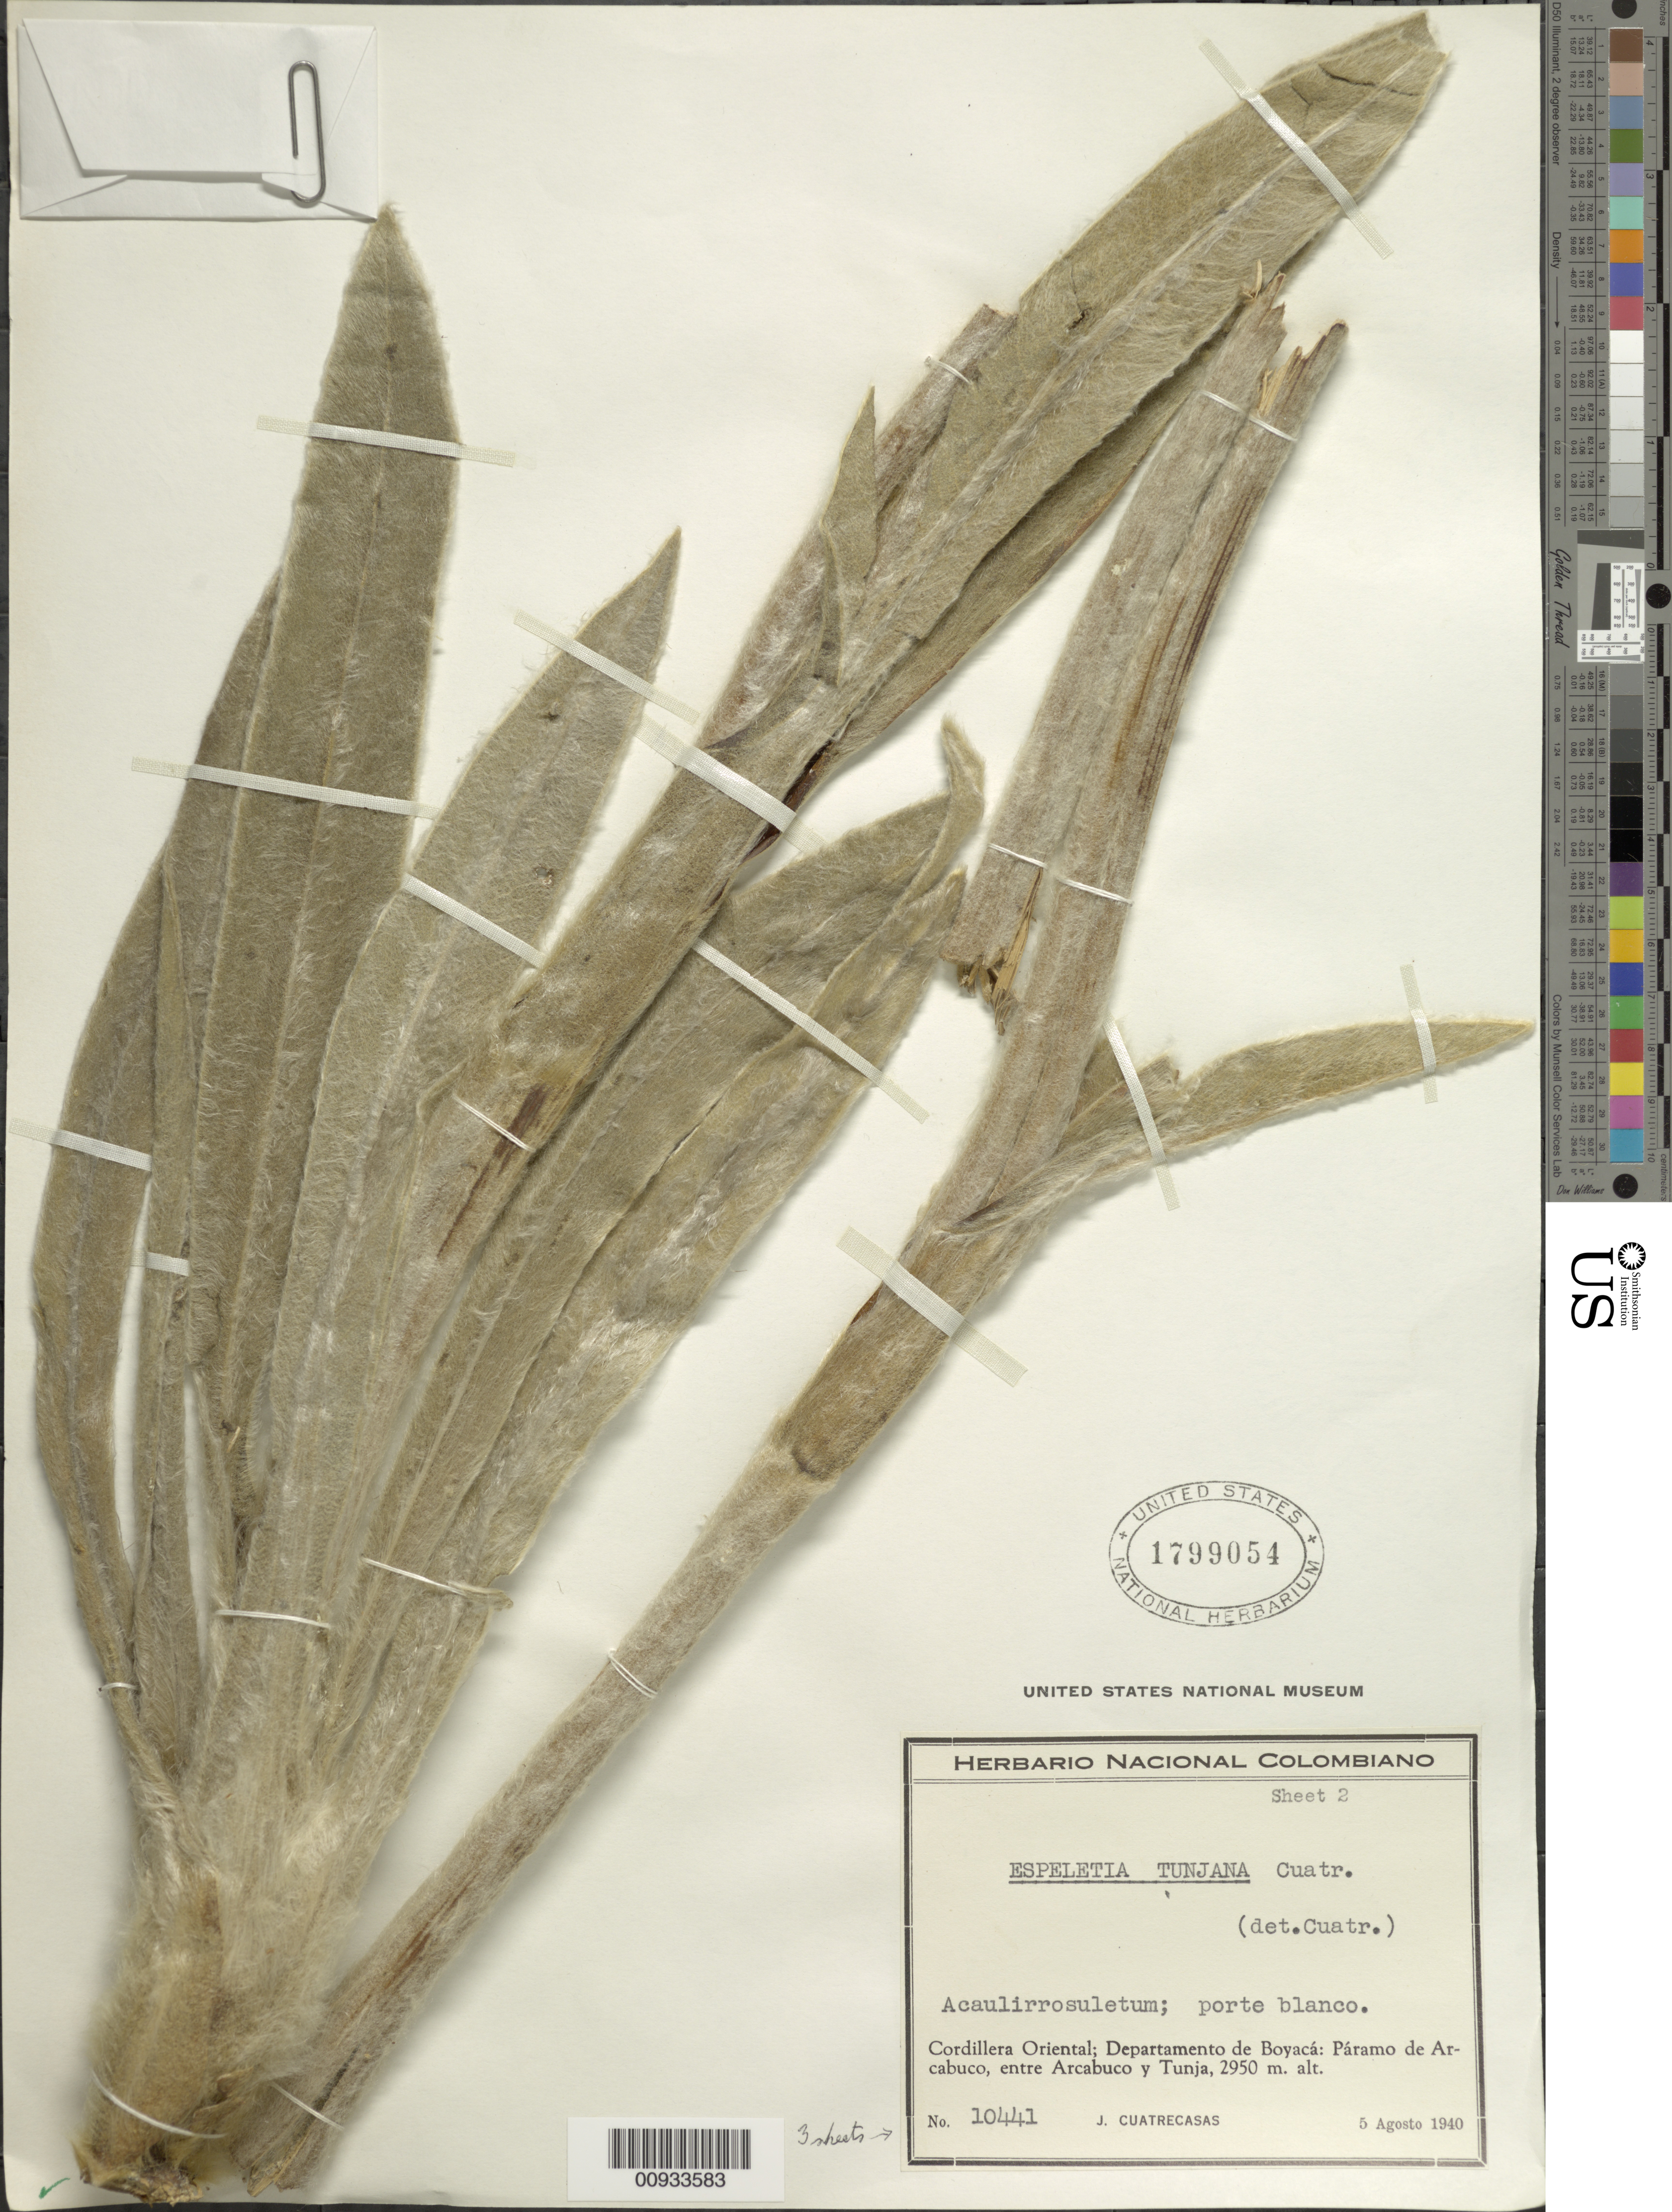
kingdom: Plantae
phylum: Tracheophyta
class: Magnoliopsida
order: Asterales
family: Asteraceae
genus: Espeletia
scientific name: Espeletia tunjana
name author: Cuatrec.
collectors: J. Cuatrecasas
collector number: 10441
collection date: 1940-08-05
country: Colombia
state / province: Boyacá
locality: Páramo de Arcabuco. Entre Arcabuco y Tunja.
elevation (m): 2950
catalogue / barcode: US 1799054